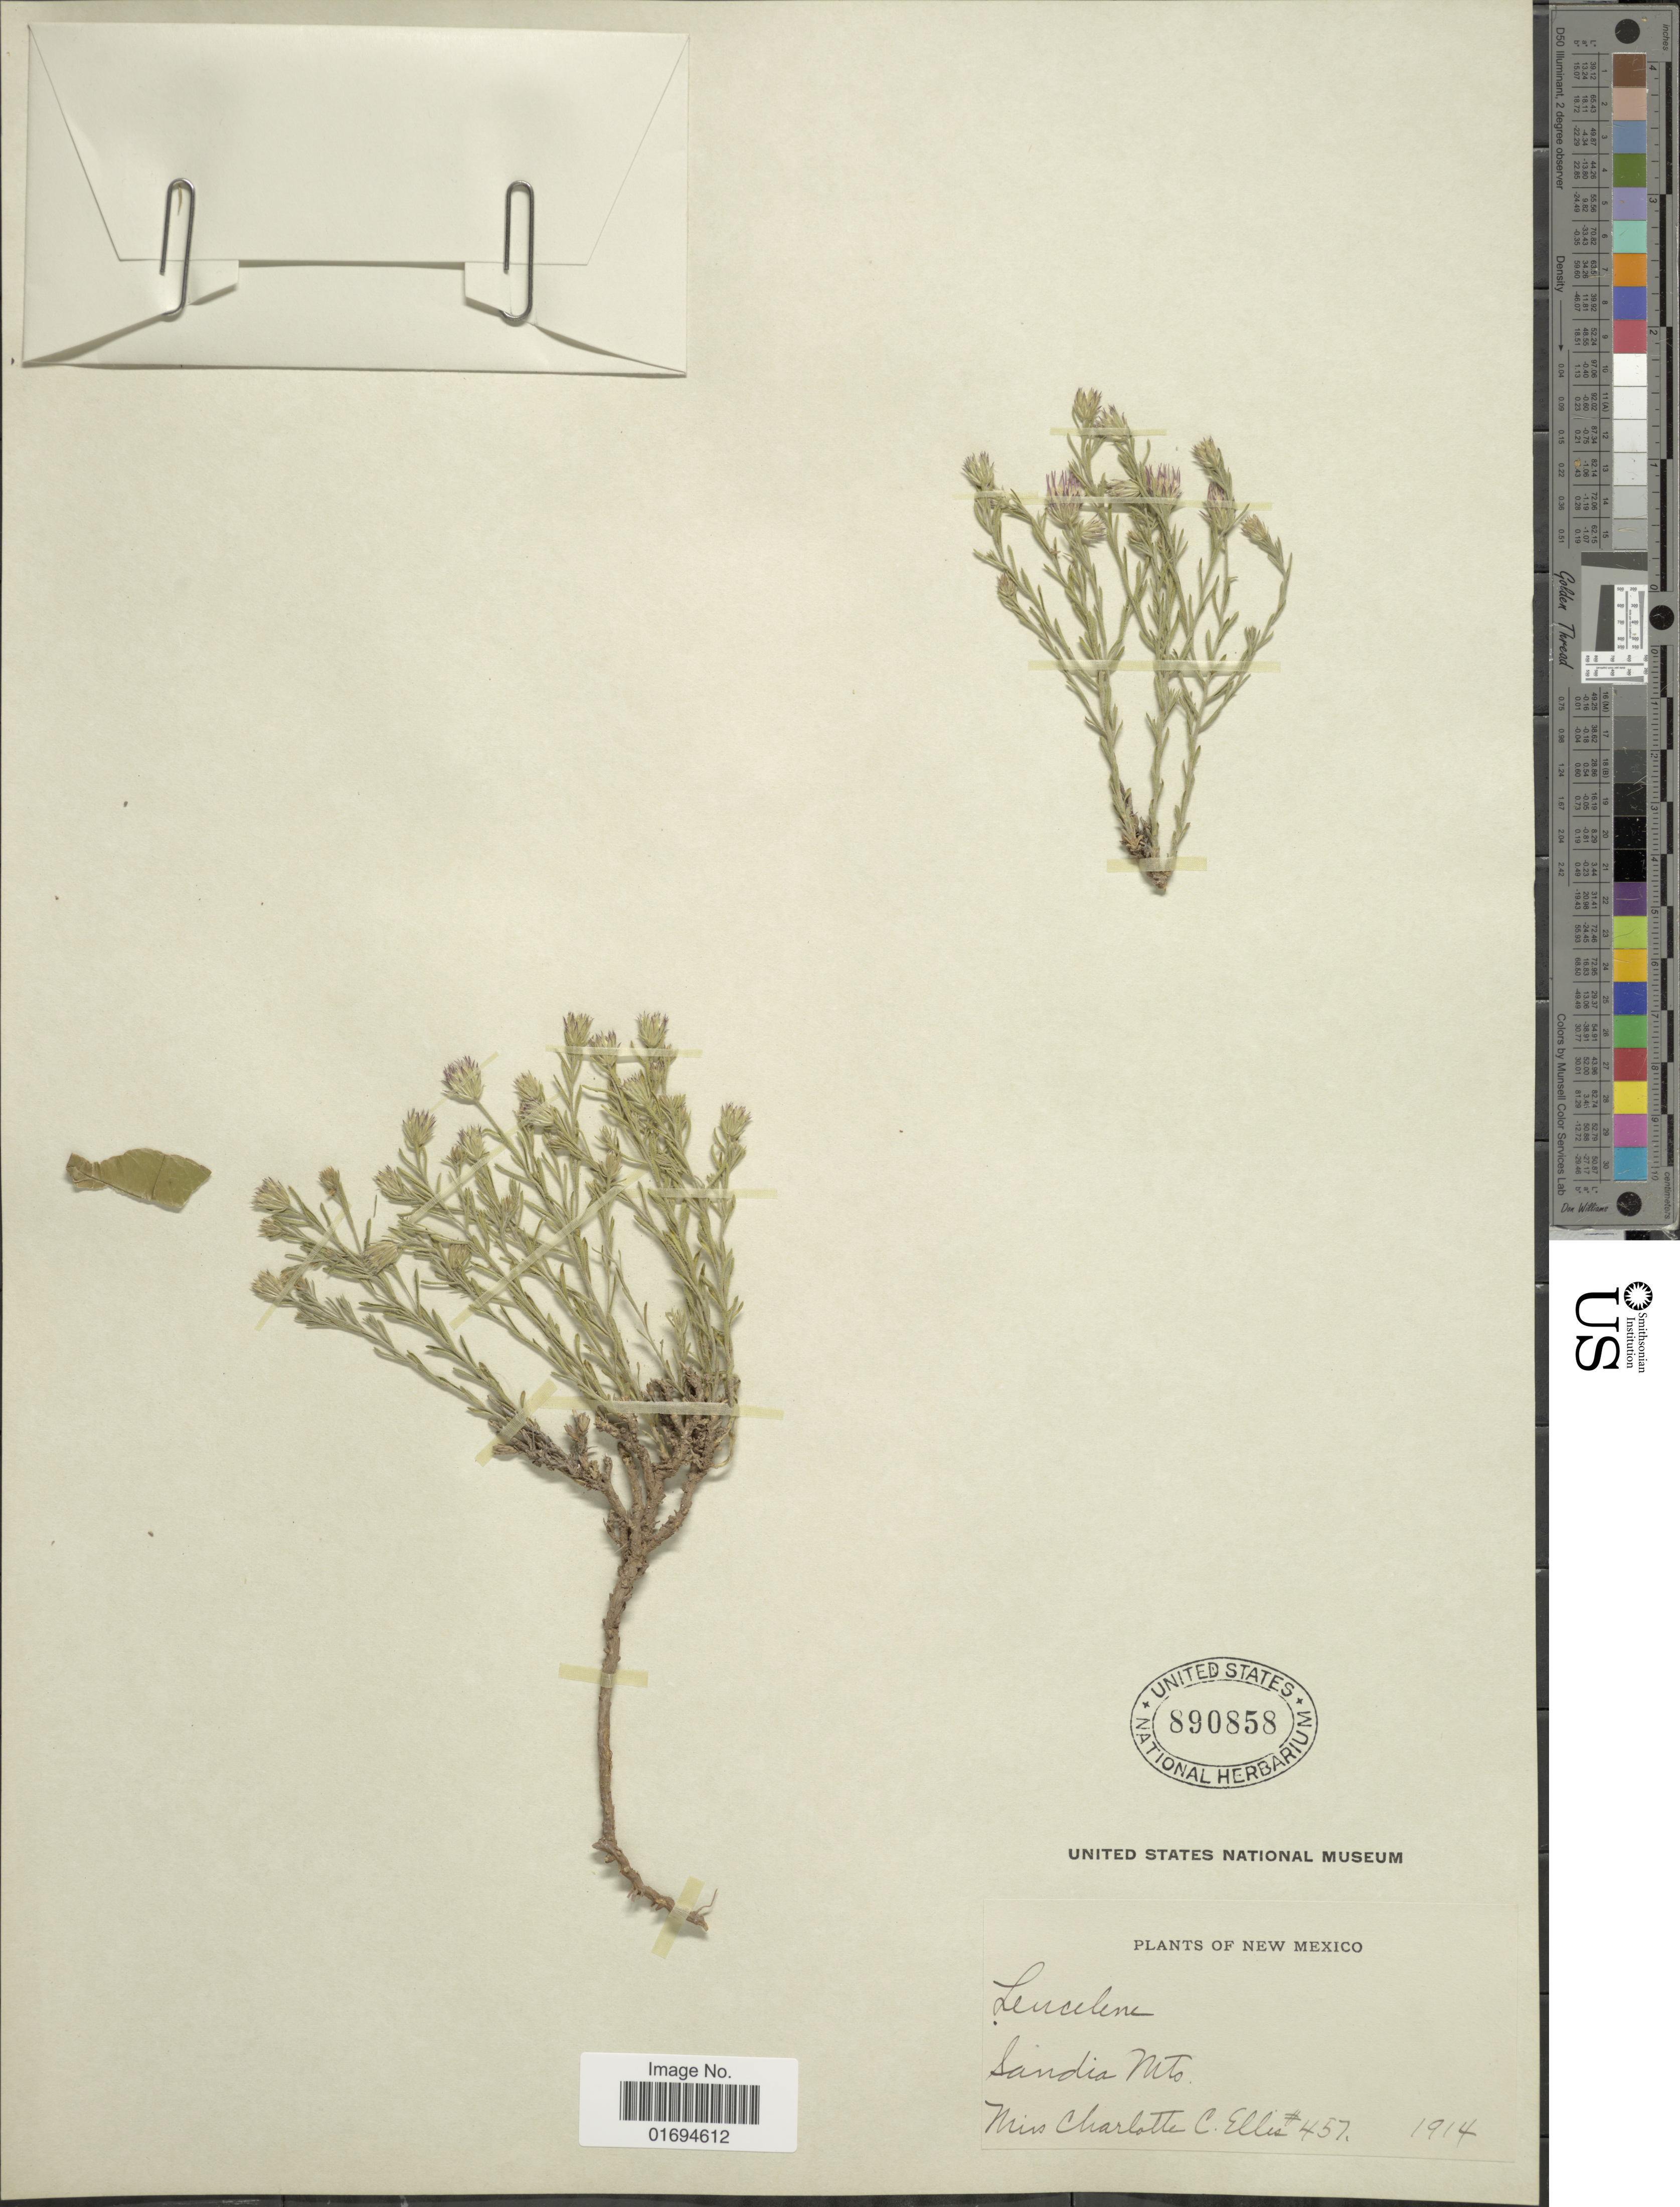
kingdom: Plantae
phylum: Tracheophyta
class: Magnoliopsida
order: Asterales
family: Asteraceae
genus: Chaetopappa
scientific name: Chaetopappa ericoides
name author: (Torr.) G.L. Nesom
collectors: C. C. Ellis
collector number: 457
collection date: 1914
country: United States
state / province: New Mexico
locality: Sandia Mts.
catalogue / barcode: US 890858